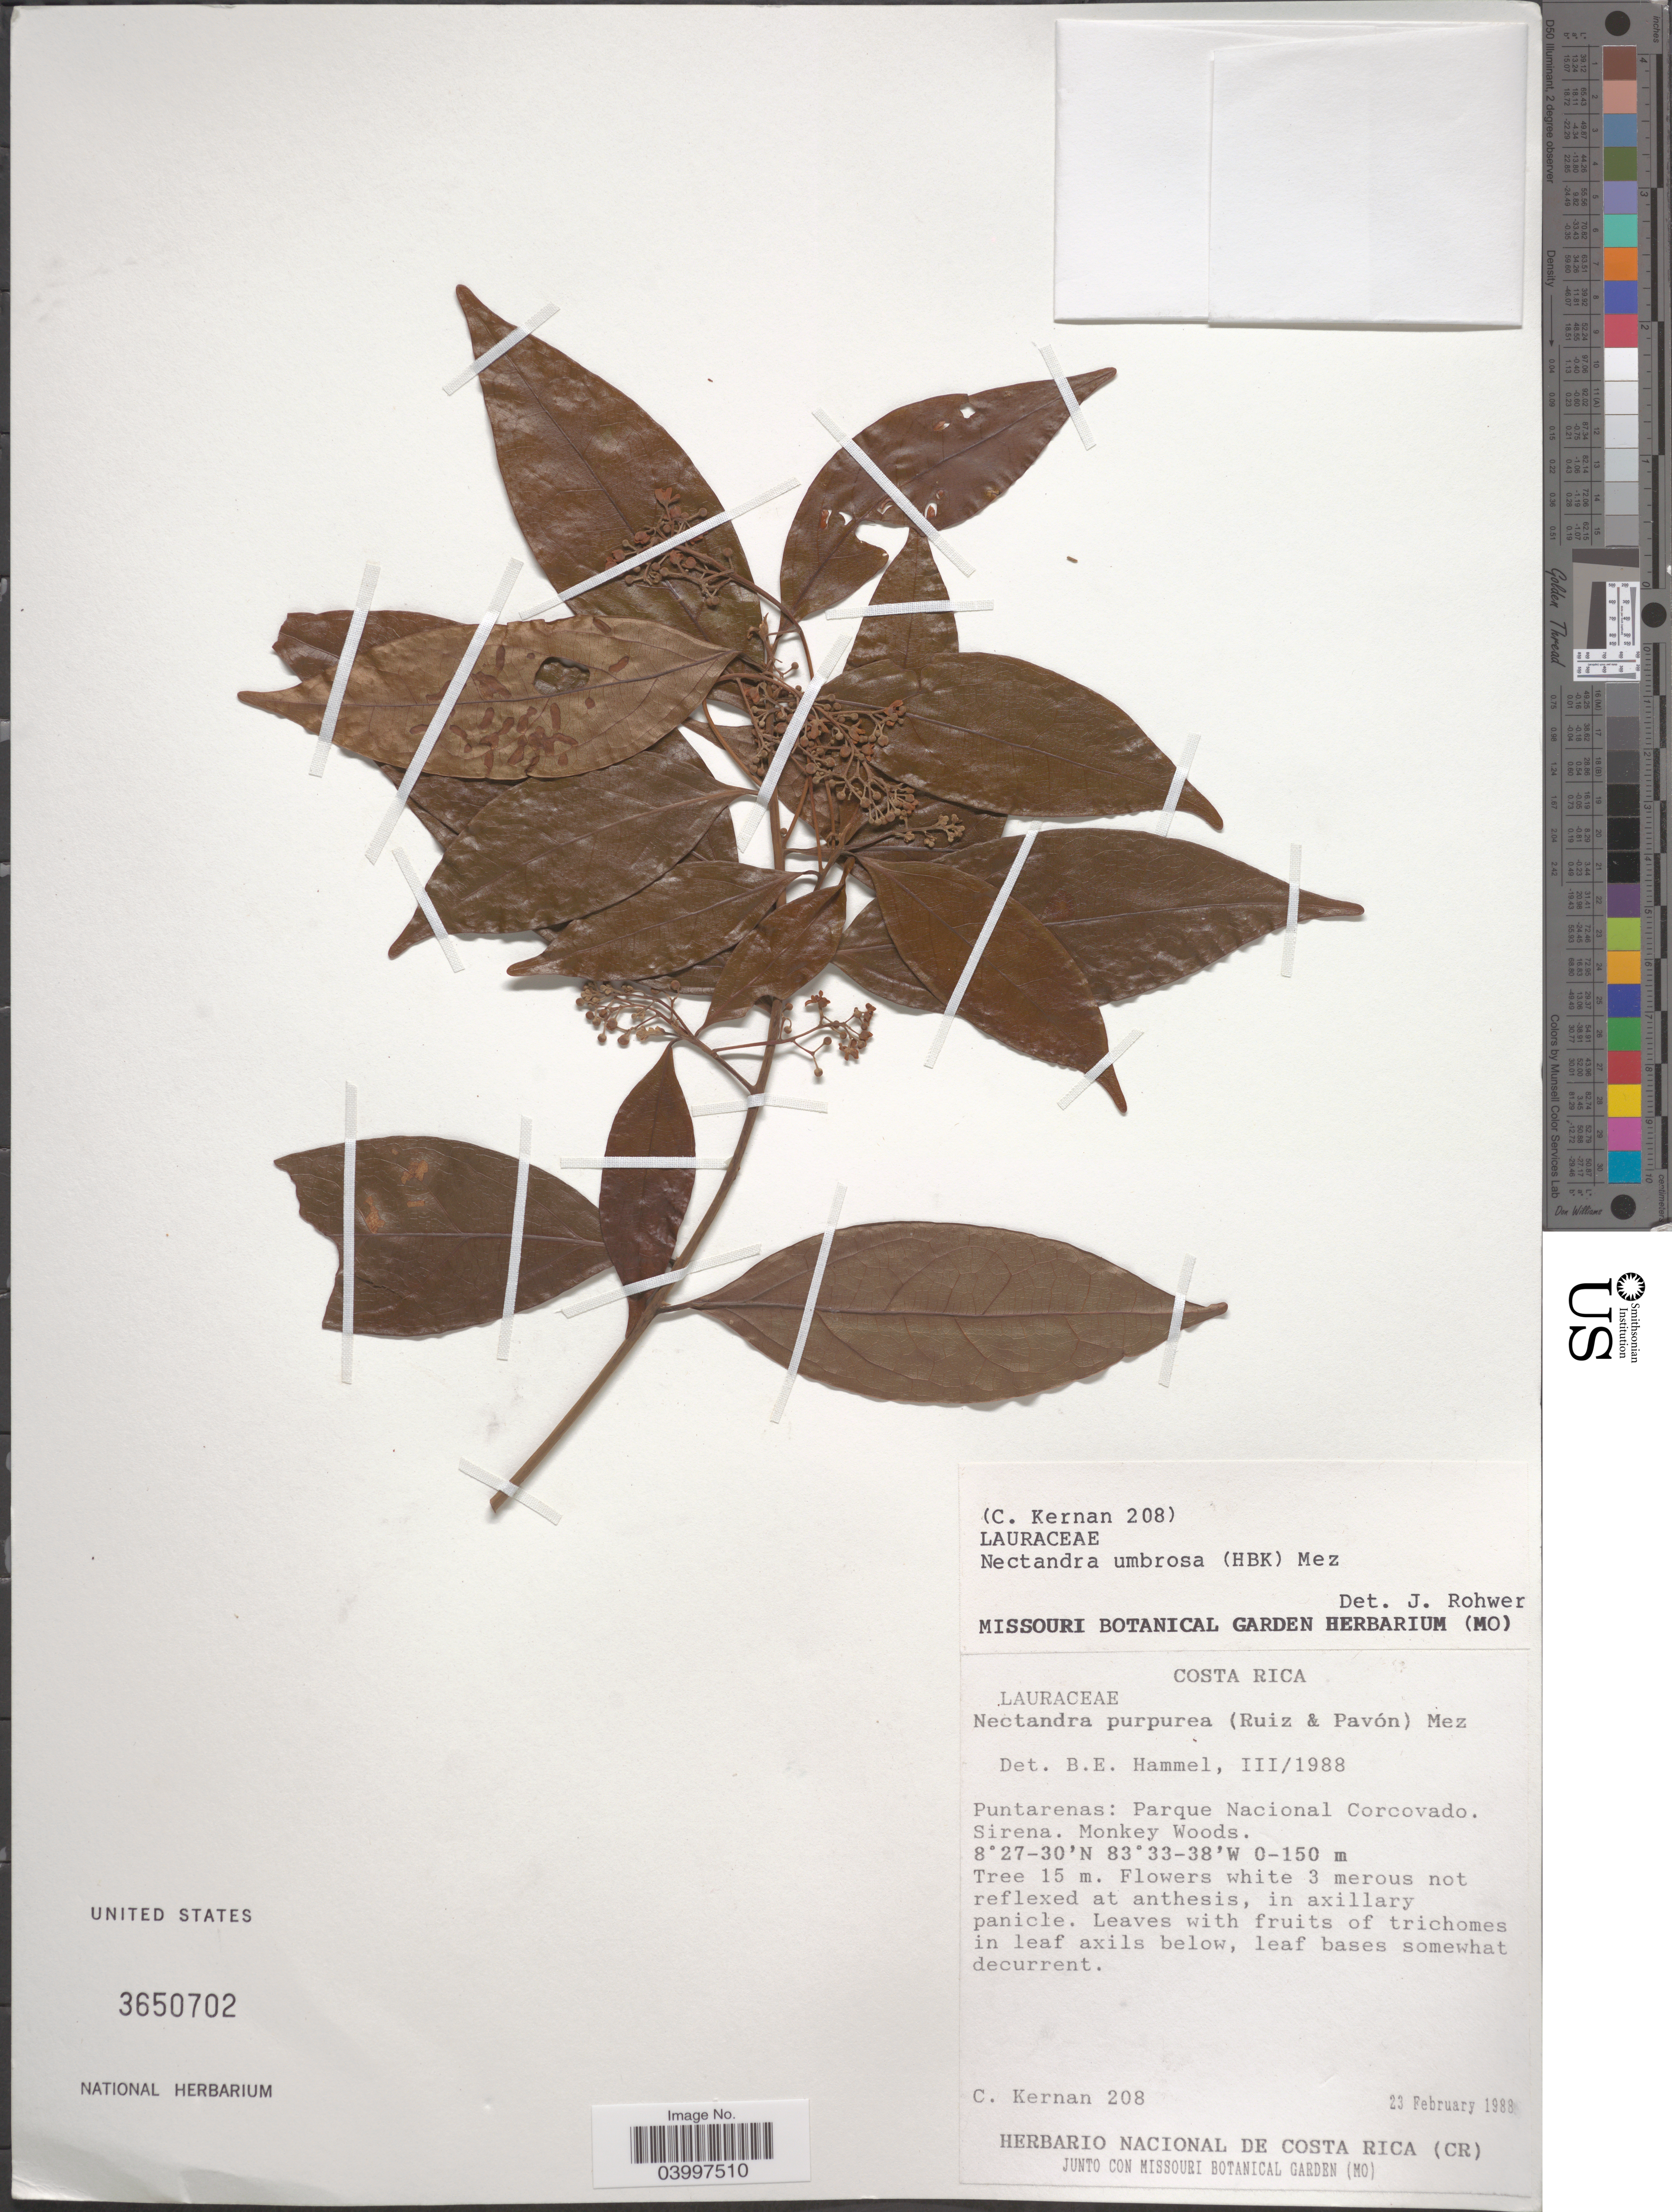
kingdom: Plantae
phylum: Tracheophyta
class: Magnoliopsida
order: Laurales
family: Lauraceae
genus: Nectandra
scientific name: Nectandra umbrosa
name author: (Kunth) Mez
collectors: C. Kernan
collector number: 208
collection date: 1988-02-23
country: Costa Rica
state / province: Puntarenas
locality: Parque Nacional Corcovado. Sirena. Monkey Woods.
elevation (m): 0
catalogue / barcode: US 3650702